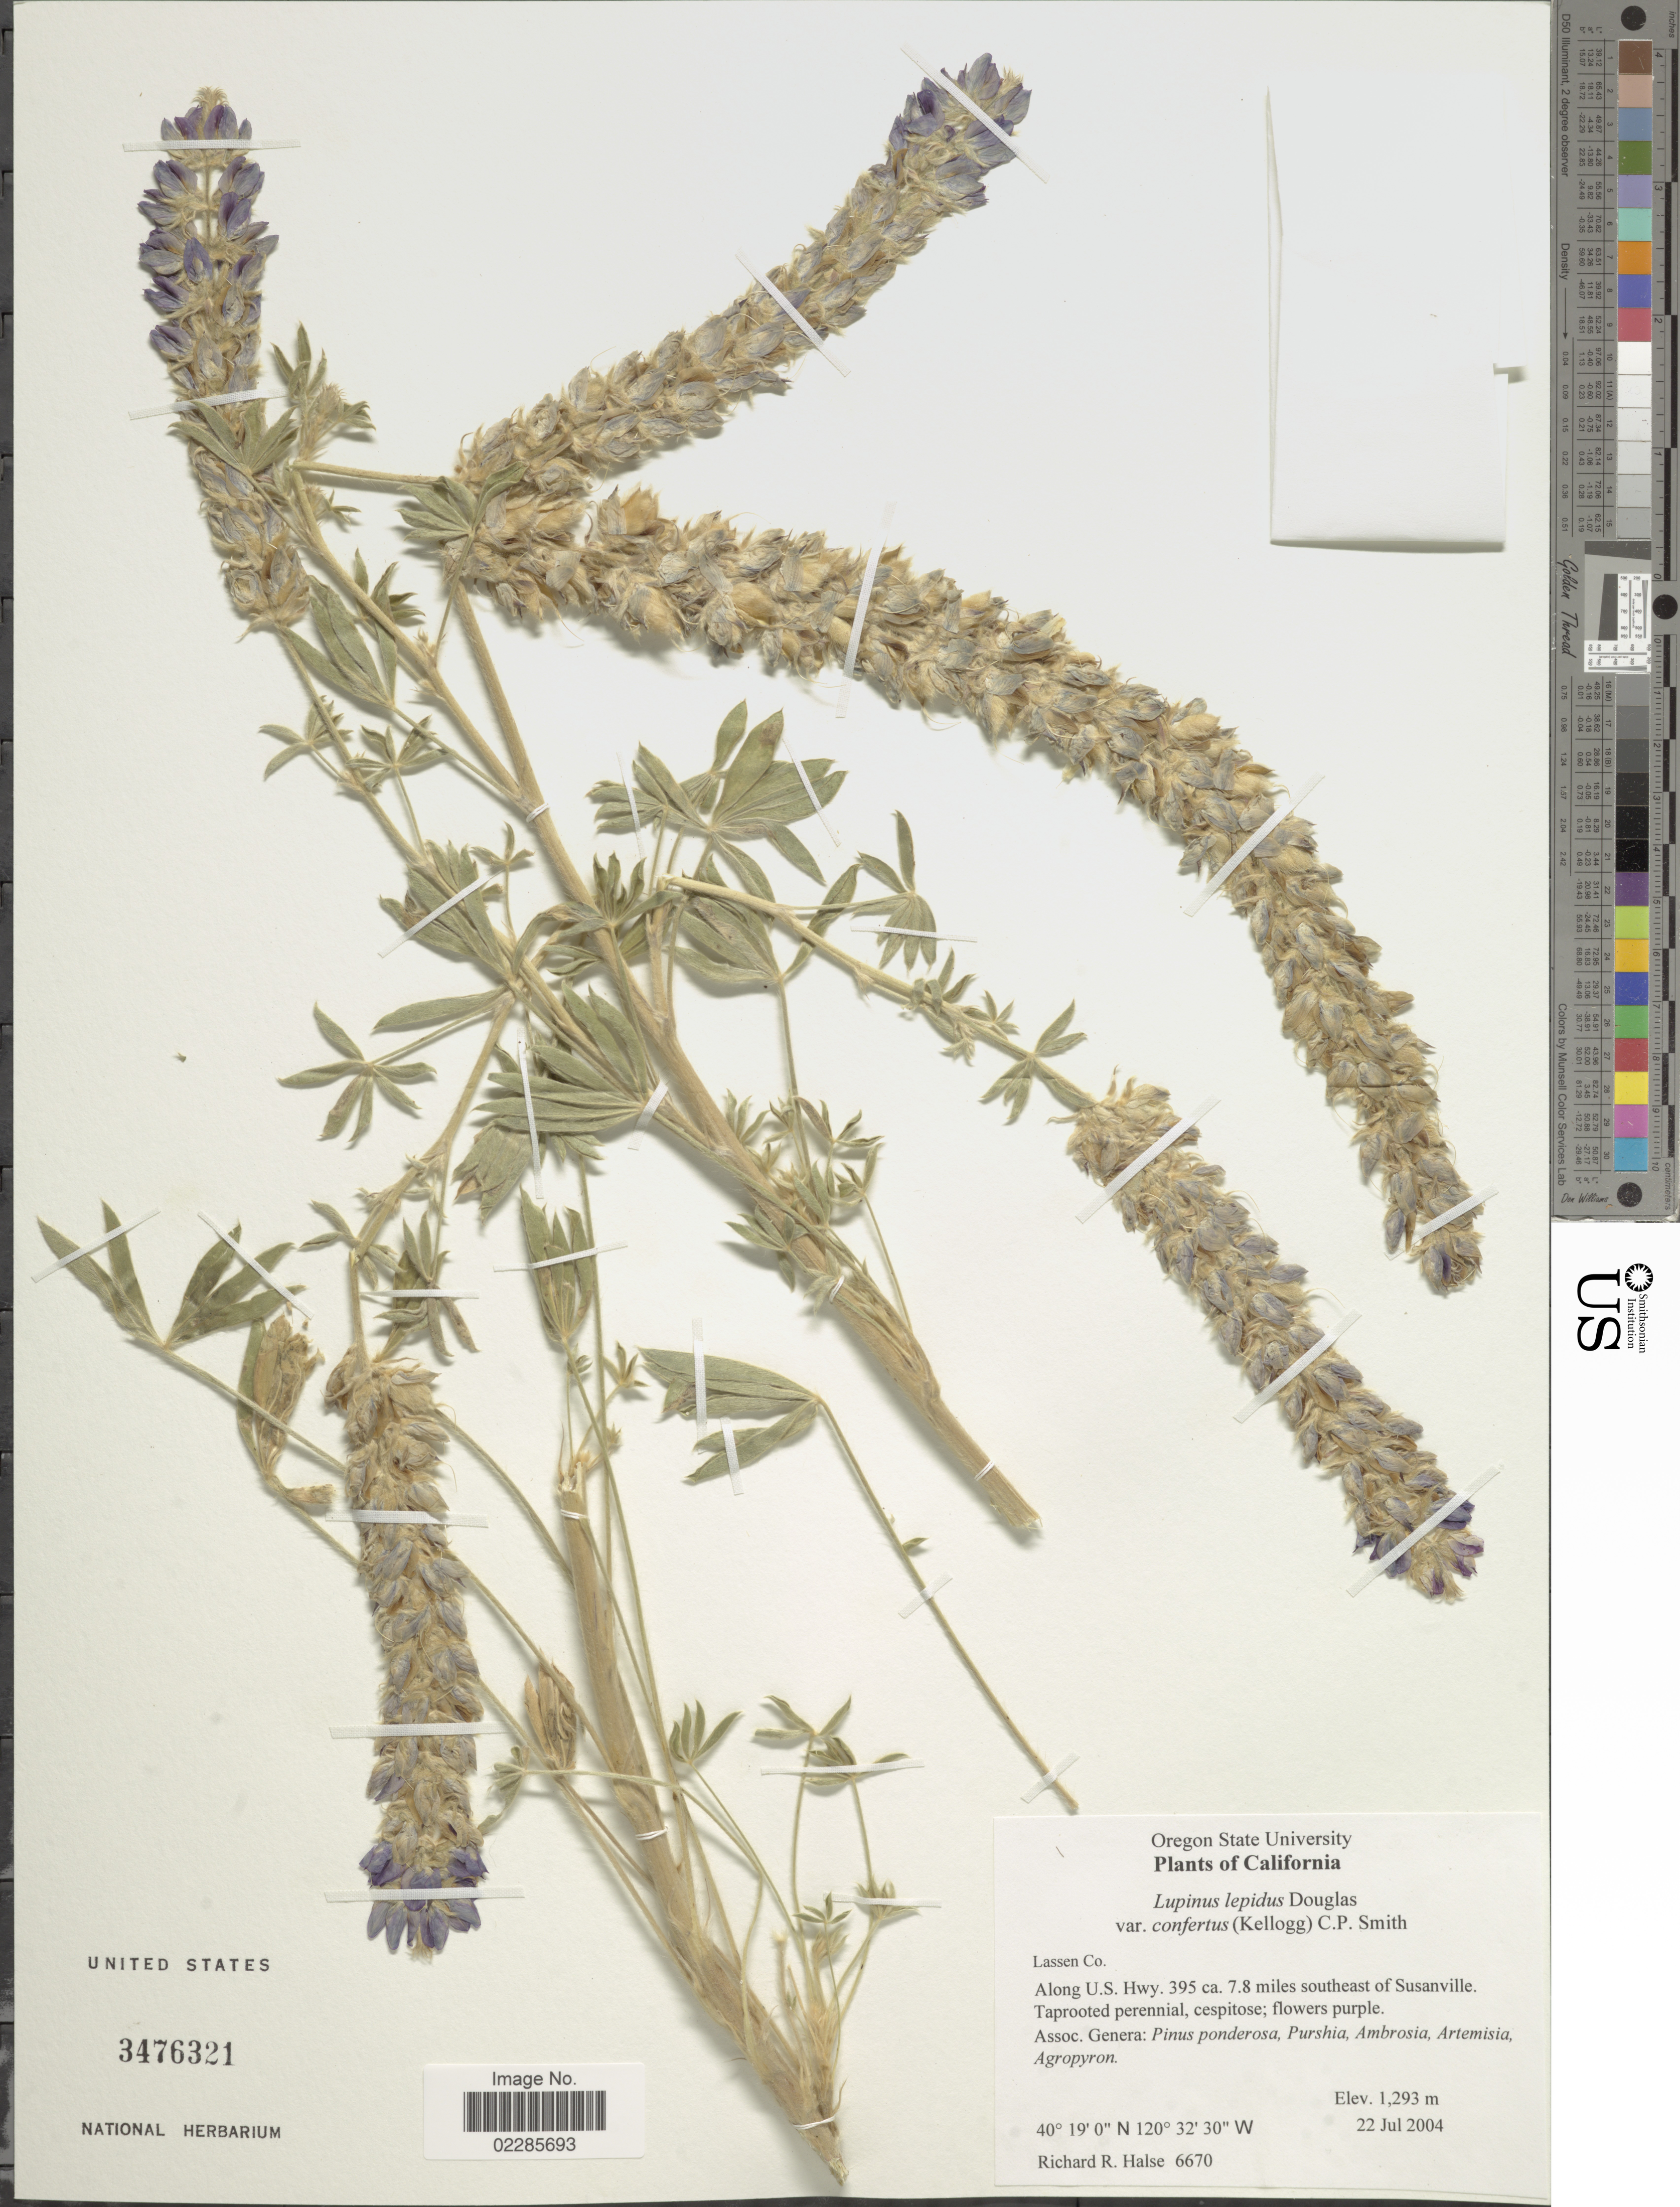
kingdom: Plantae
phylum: Tracheophyta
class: Magnoliopsida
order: Fabales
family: Fabaceae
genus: Lupinus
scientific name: Lupinus confertus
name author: Kellogg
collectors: R. Halse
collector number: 6670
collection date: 2004-07-22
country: United States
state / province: California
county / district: Lassen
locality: Lassen Co, Along U.S. Hwy. 39 ca. 7.8 miles southeast of Susanville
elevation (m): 1293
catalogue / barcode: US 3476321